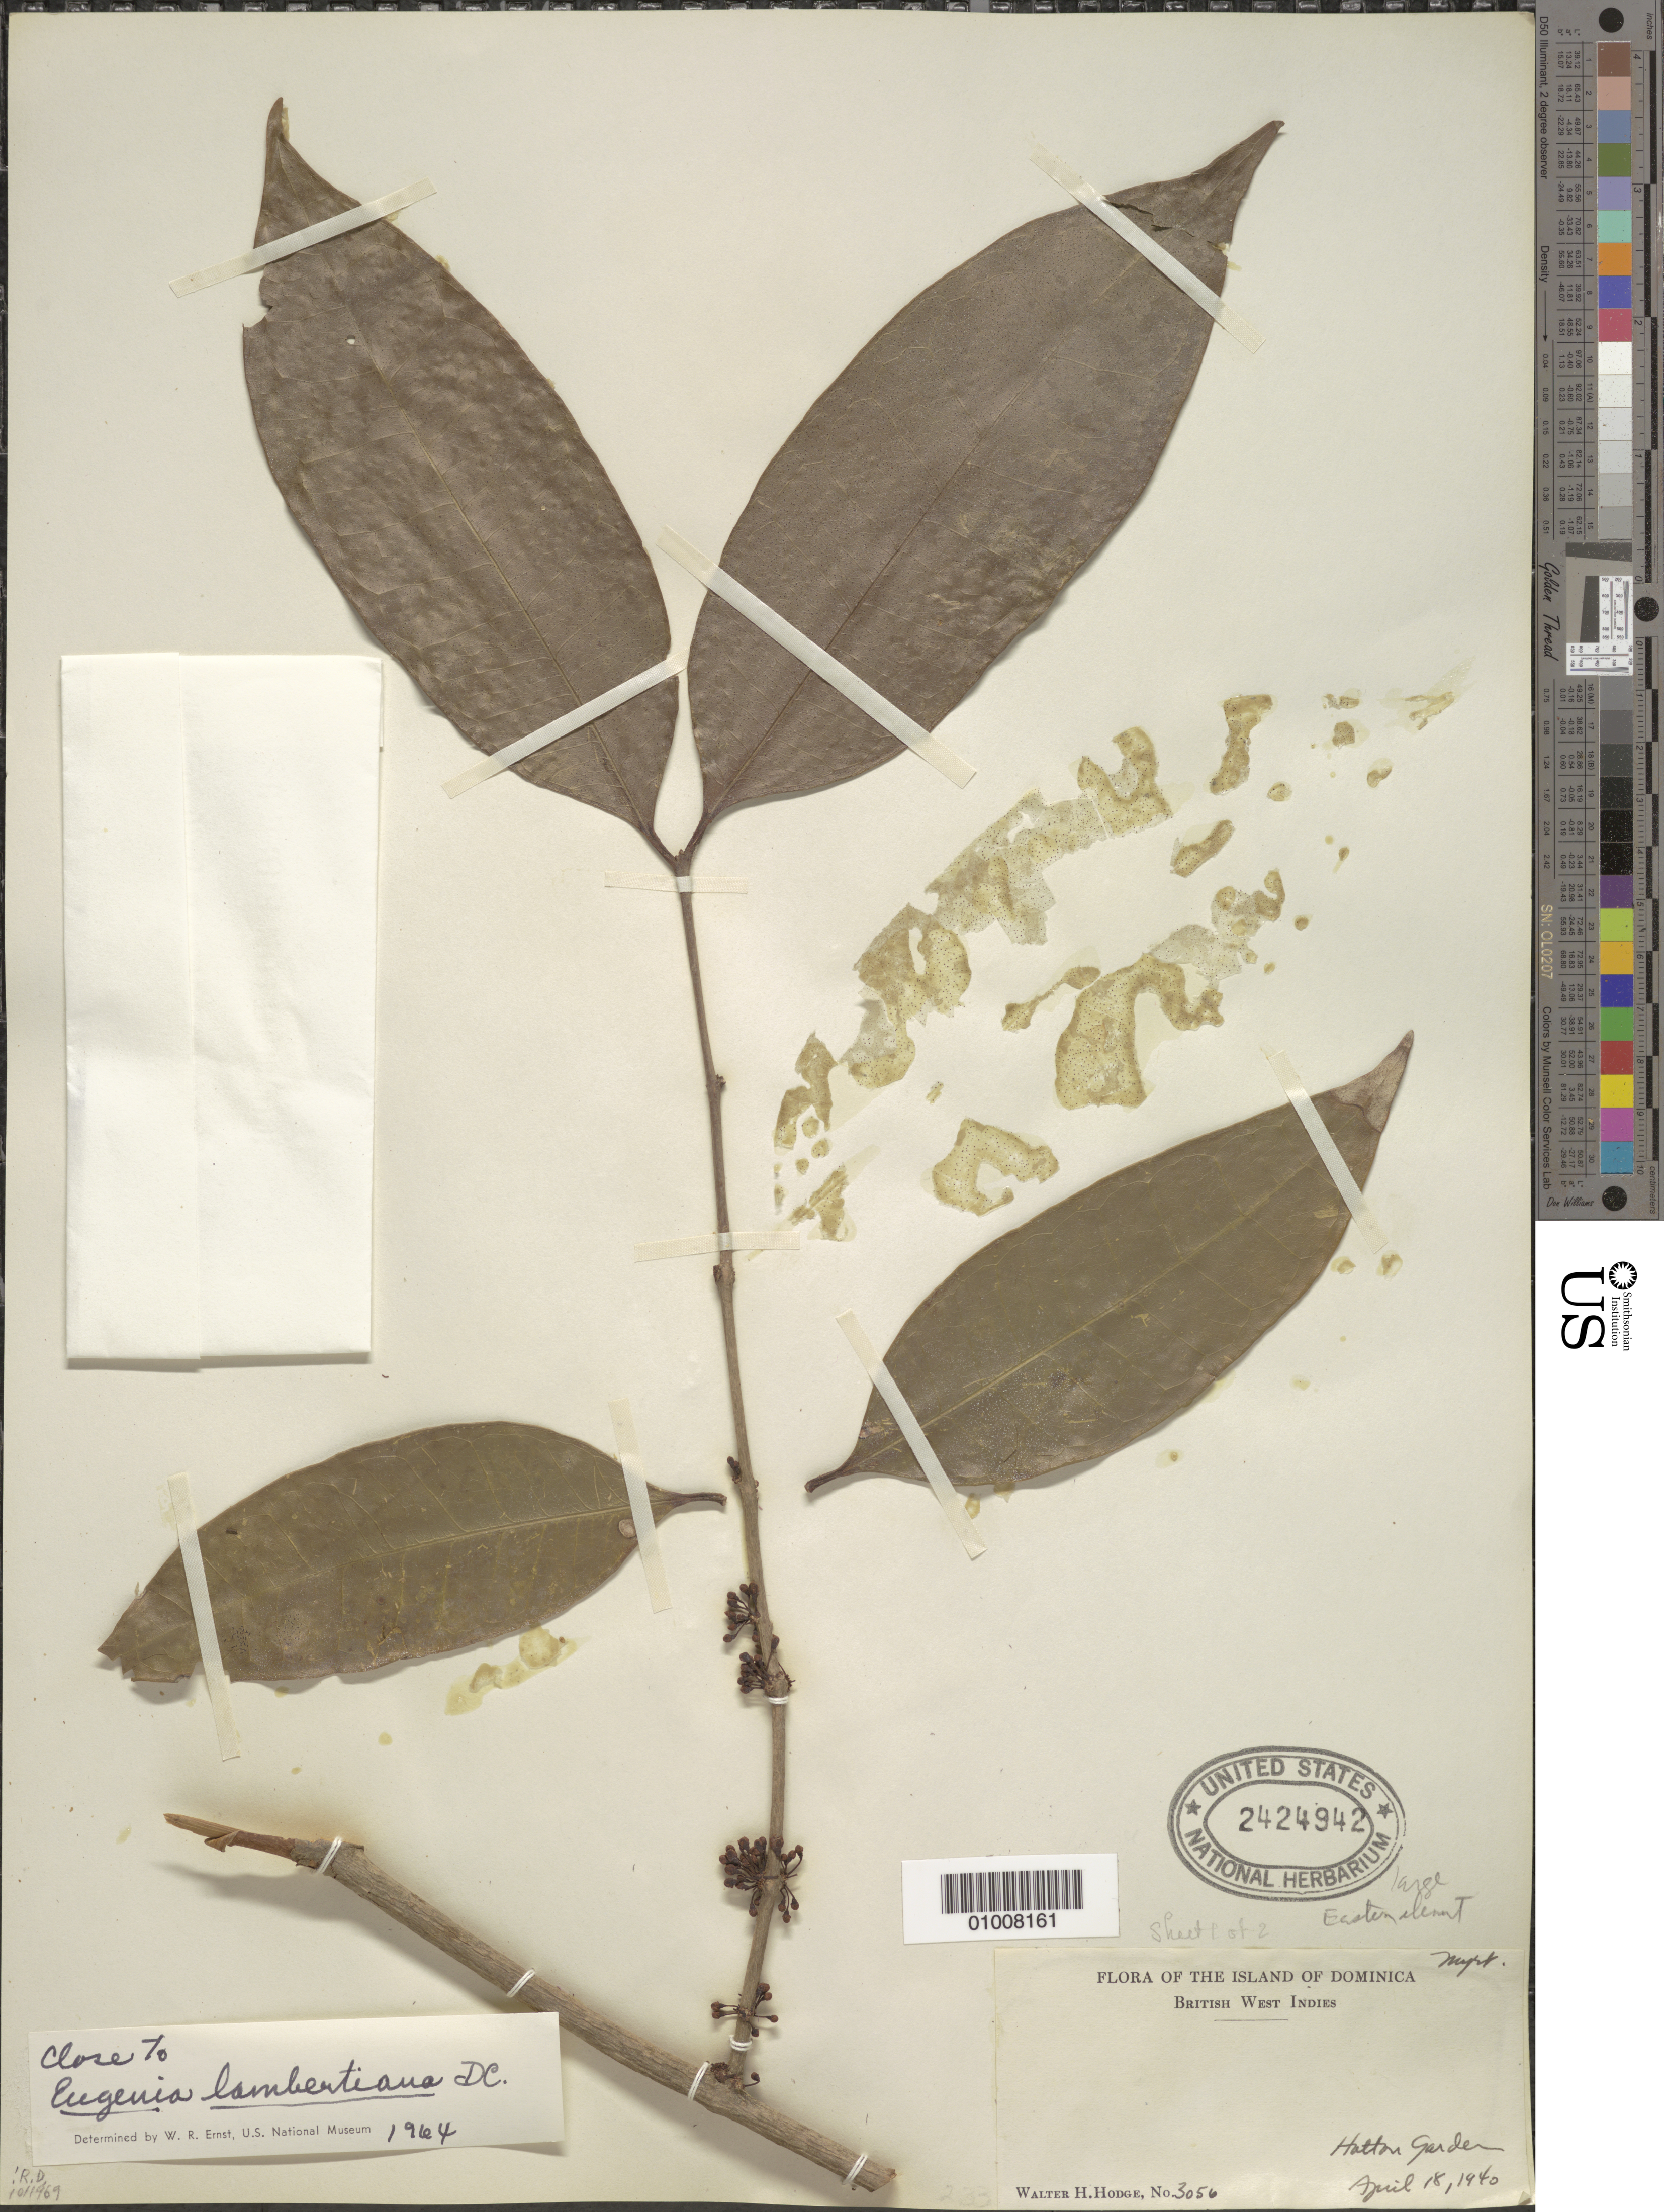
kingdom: Plantae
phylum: Tracheophyta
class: Magnoliopsida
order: Myrtales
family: Myrtaceae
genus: Eugenia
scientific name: Eugenia lambertiana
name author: DC.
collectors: W. Hodge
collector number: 3056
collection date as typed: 18 Apr 1940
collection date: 1940-04-18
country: Dominica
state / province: St. Andrew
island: Dominica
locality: Hatton Garden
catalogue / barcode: US 2424942